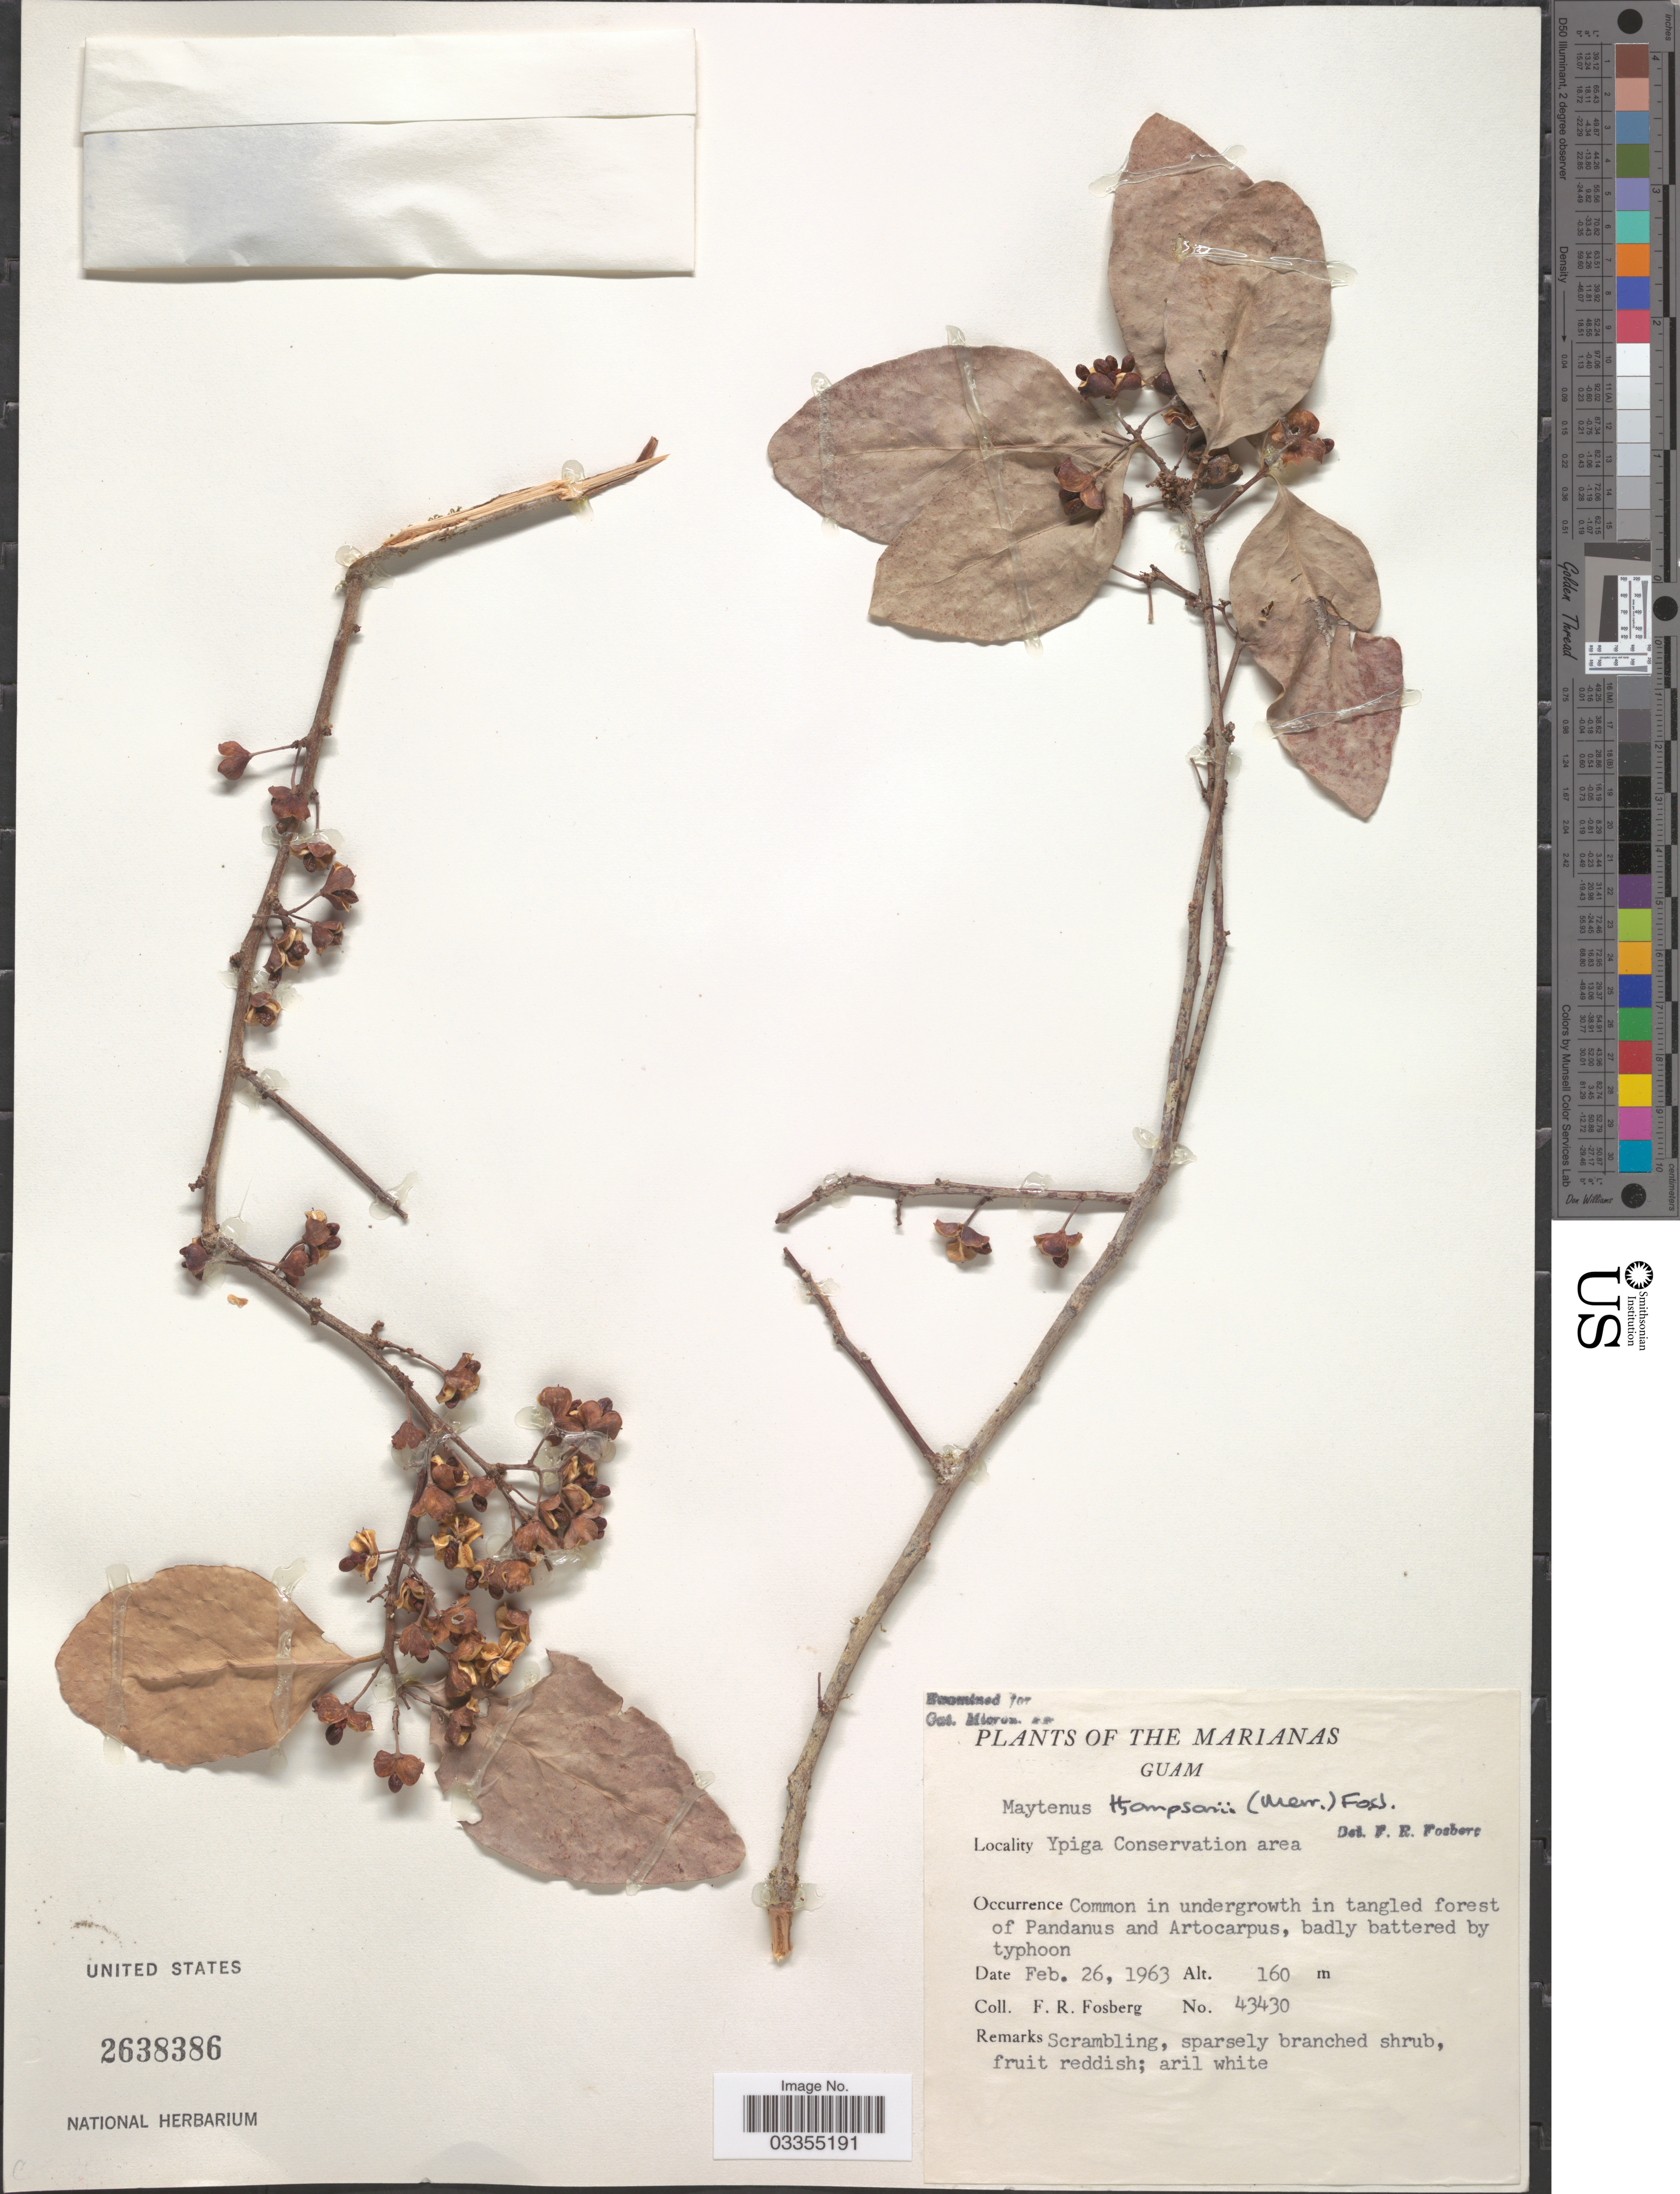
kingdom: Plantae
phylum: Tracheophyta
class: Magnoliopsida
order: Celastrales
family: Celastraceae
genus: Gymnosporia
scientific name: Gymnosporia thompsonii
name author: Merr.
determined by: Wagner, W. L., (BOT), Smithsonian Institution - National Museum of Natural History (UNITED STATES)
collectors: F. R. Fosberg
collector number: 43430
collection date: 1963-12-26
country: Guam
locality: The Marianas. Guam. Ypiga Conservation area.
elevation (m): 160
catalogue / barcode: US 2638386